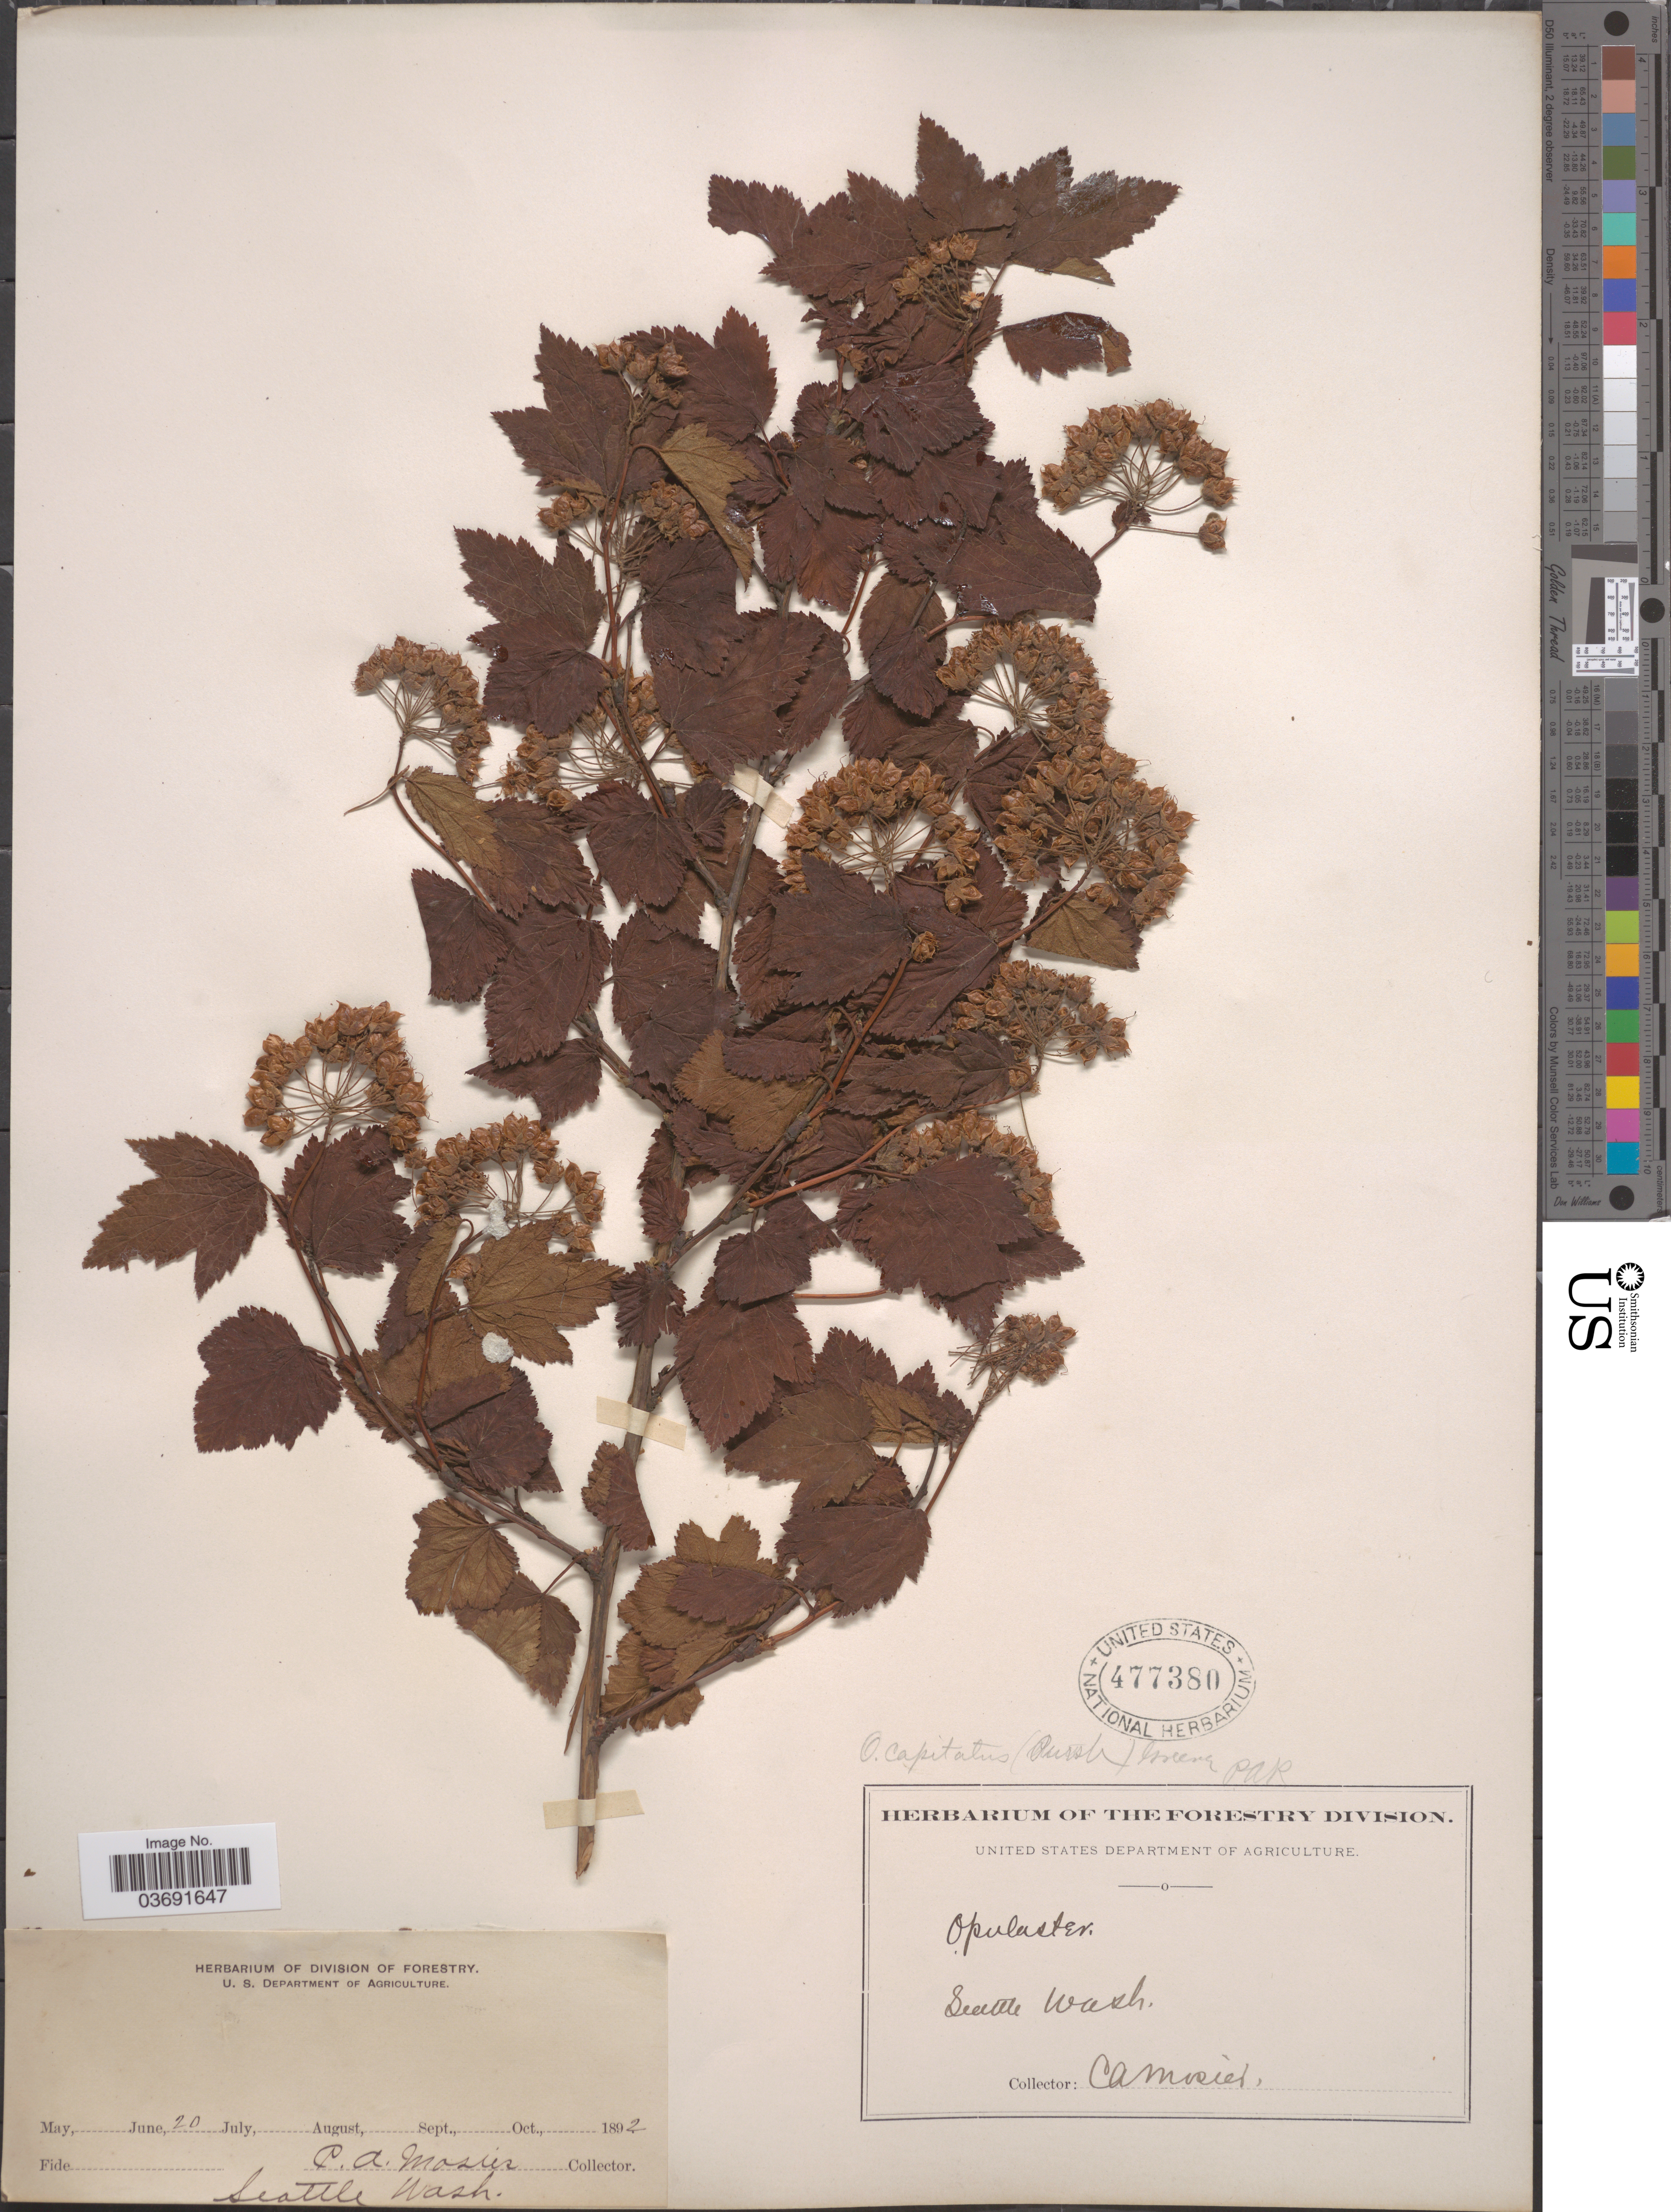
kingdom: Plantae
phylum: Tracheophyta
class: Magnoliopsida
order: Rosales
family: Rosaceae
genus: Physocarpus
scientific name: Physocarpus capitatus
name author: (Pursh) Kuntze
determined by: Strong, Mark T., (BOT), Smithsonian Institution - National Museum of Natural History (UNITED STATES)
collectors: C. A. Mosier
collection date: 1892-06-20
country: United States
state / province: Washington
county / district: King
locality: Seattle Wash.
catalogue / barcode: US 477380